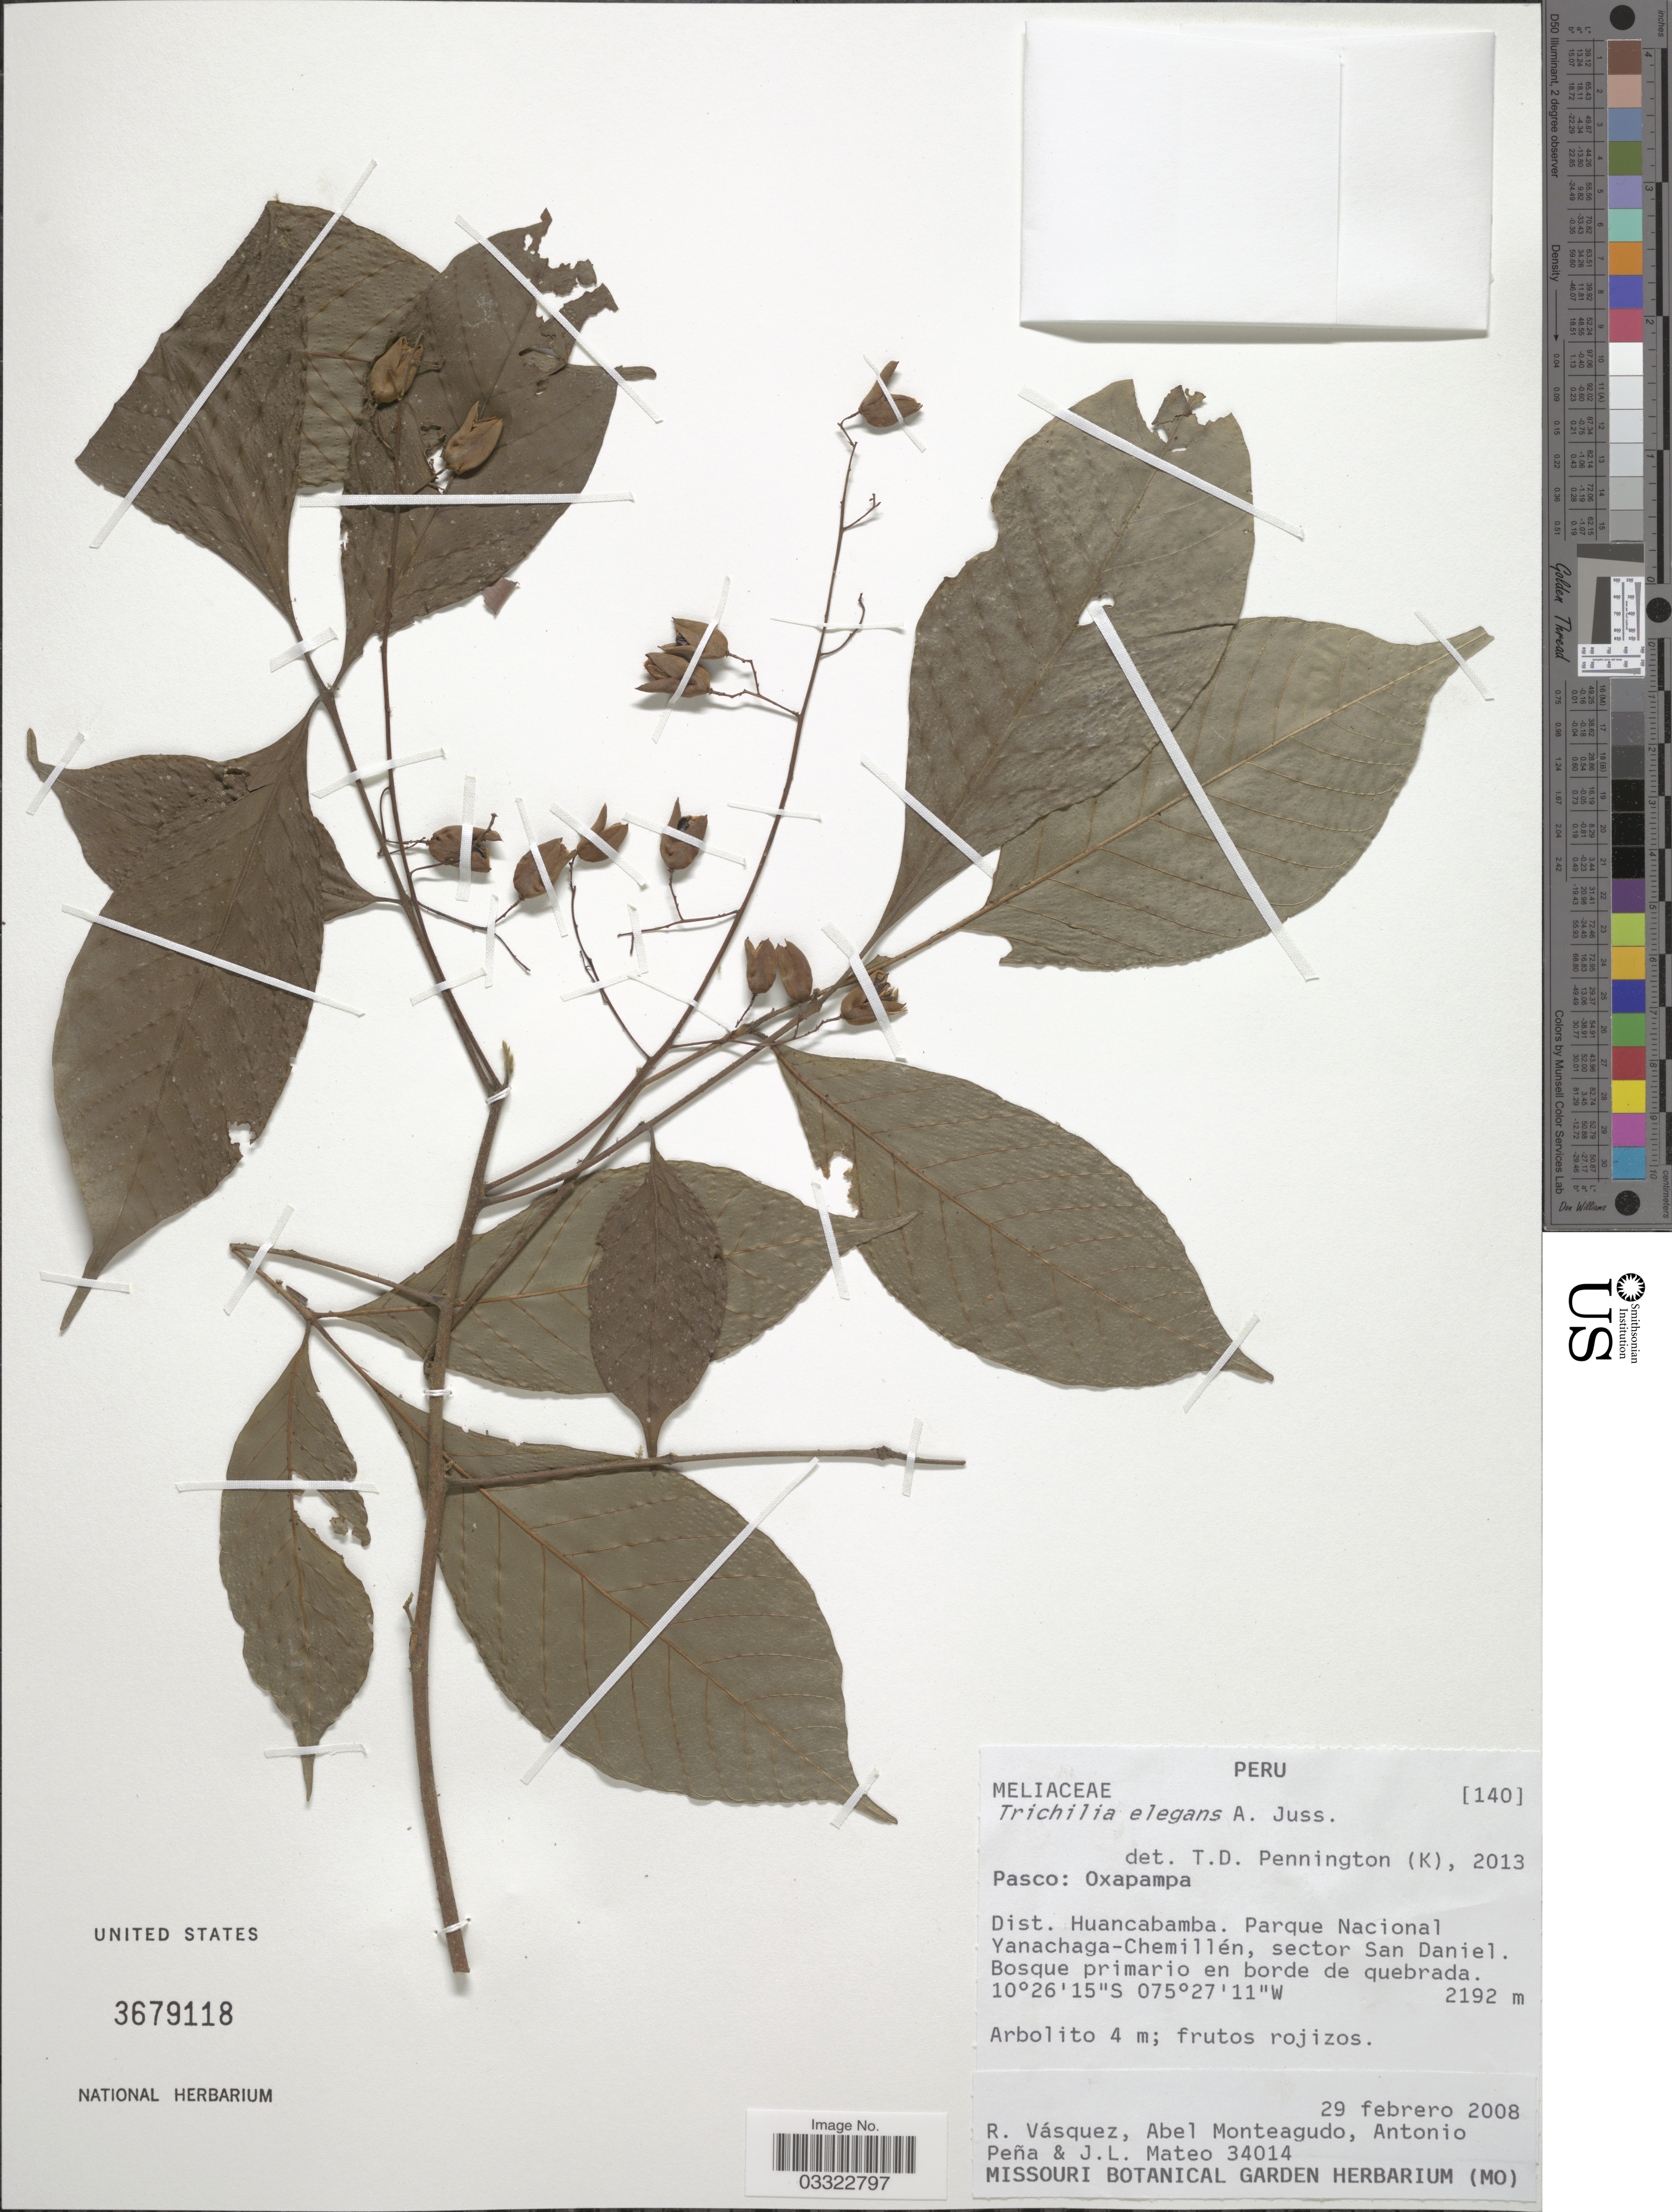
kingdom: Plantae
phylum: Tracheophyta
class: Magnoliopsida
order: Sapindales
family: Meliaceae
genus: Trichilia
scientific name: Trichilia elegans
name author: A. Juss.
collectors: R. Vásquez, A. Monteagudo, A. Pena & J. Mateo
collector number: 34014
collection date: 2008-02-29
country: Peru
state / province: Pasco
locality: Oxapampa. Dist. Huancabamba. Parque Nacional Yanachaga-Chemillén, sector San Daniel.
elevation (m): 2192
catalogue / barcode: US 3679118